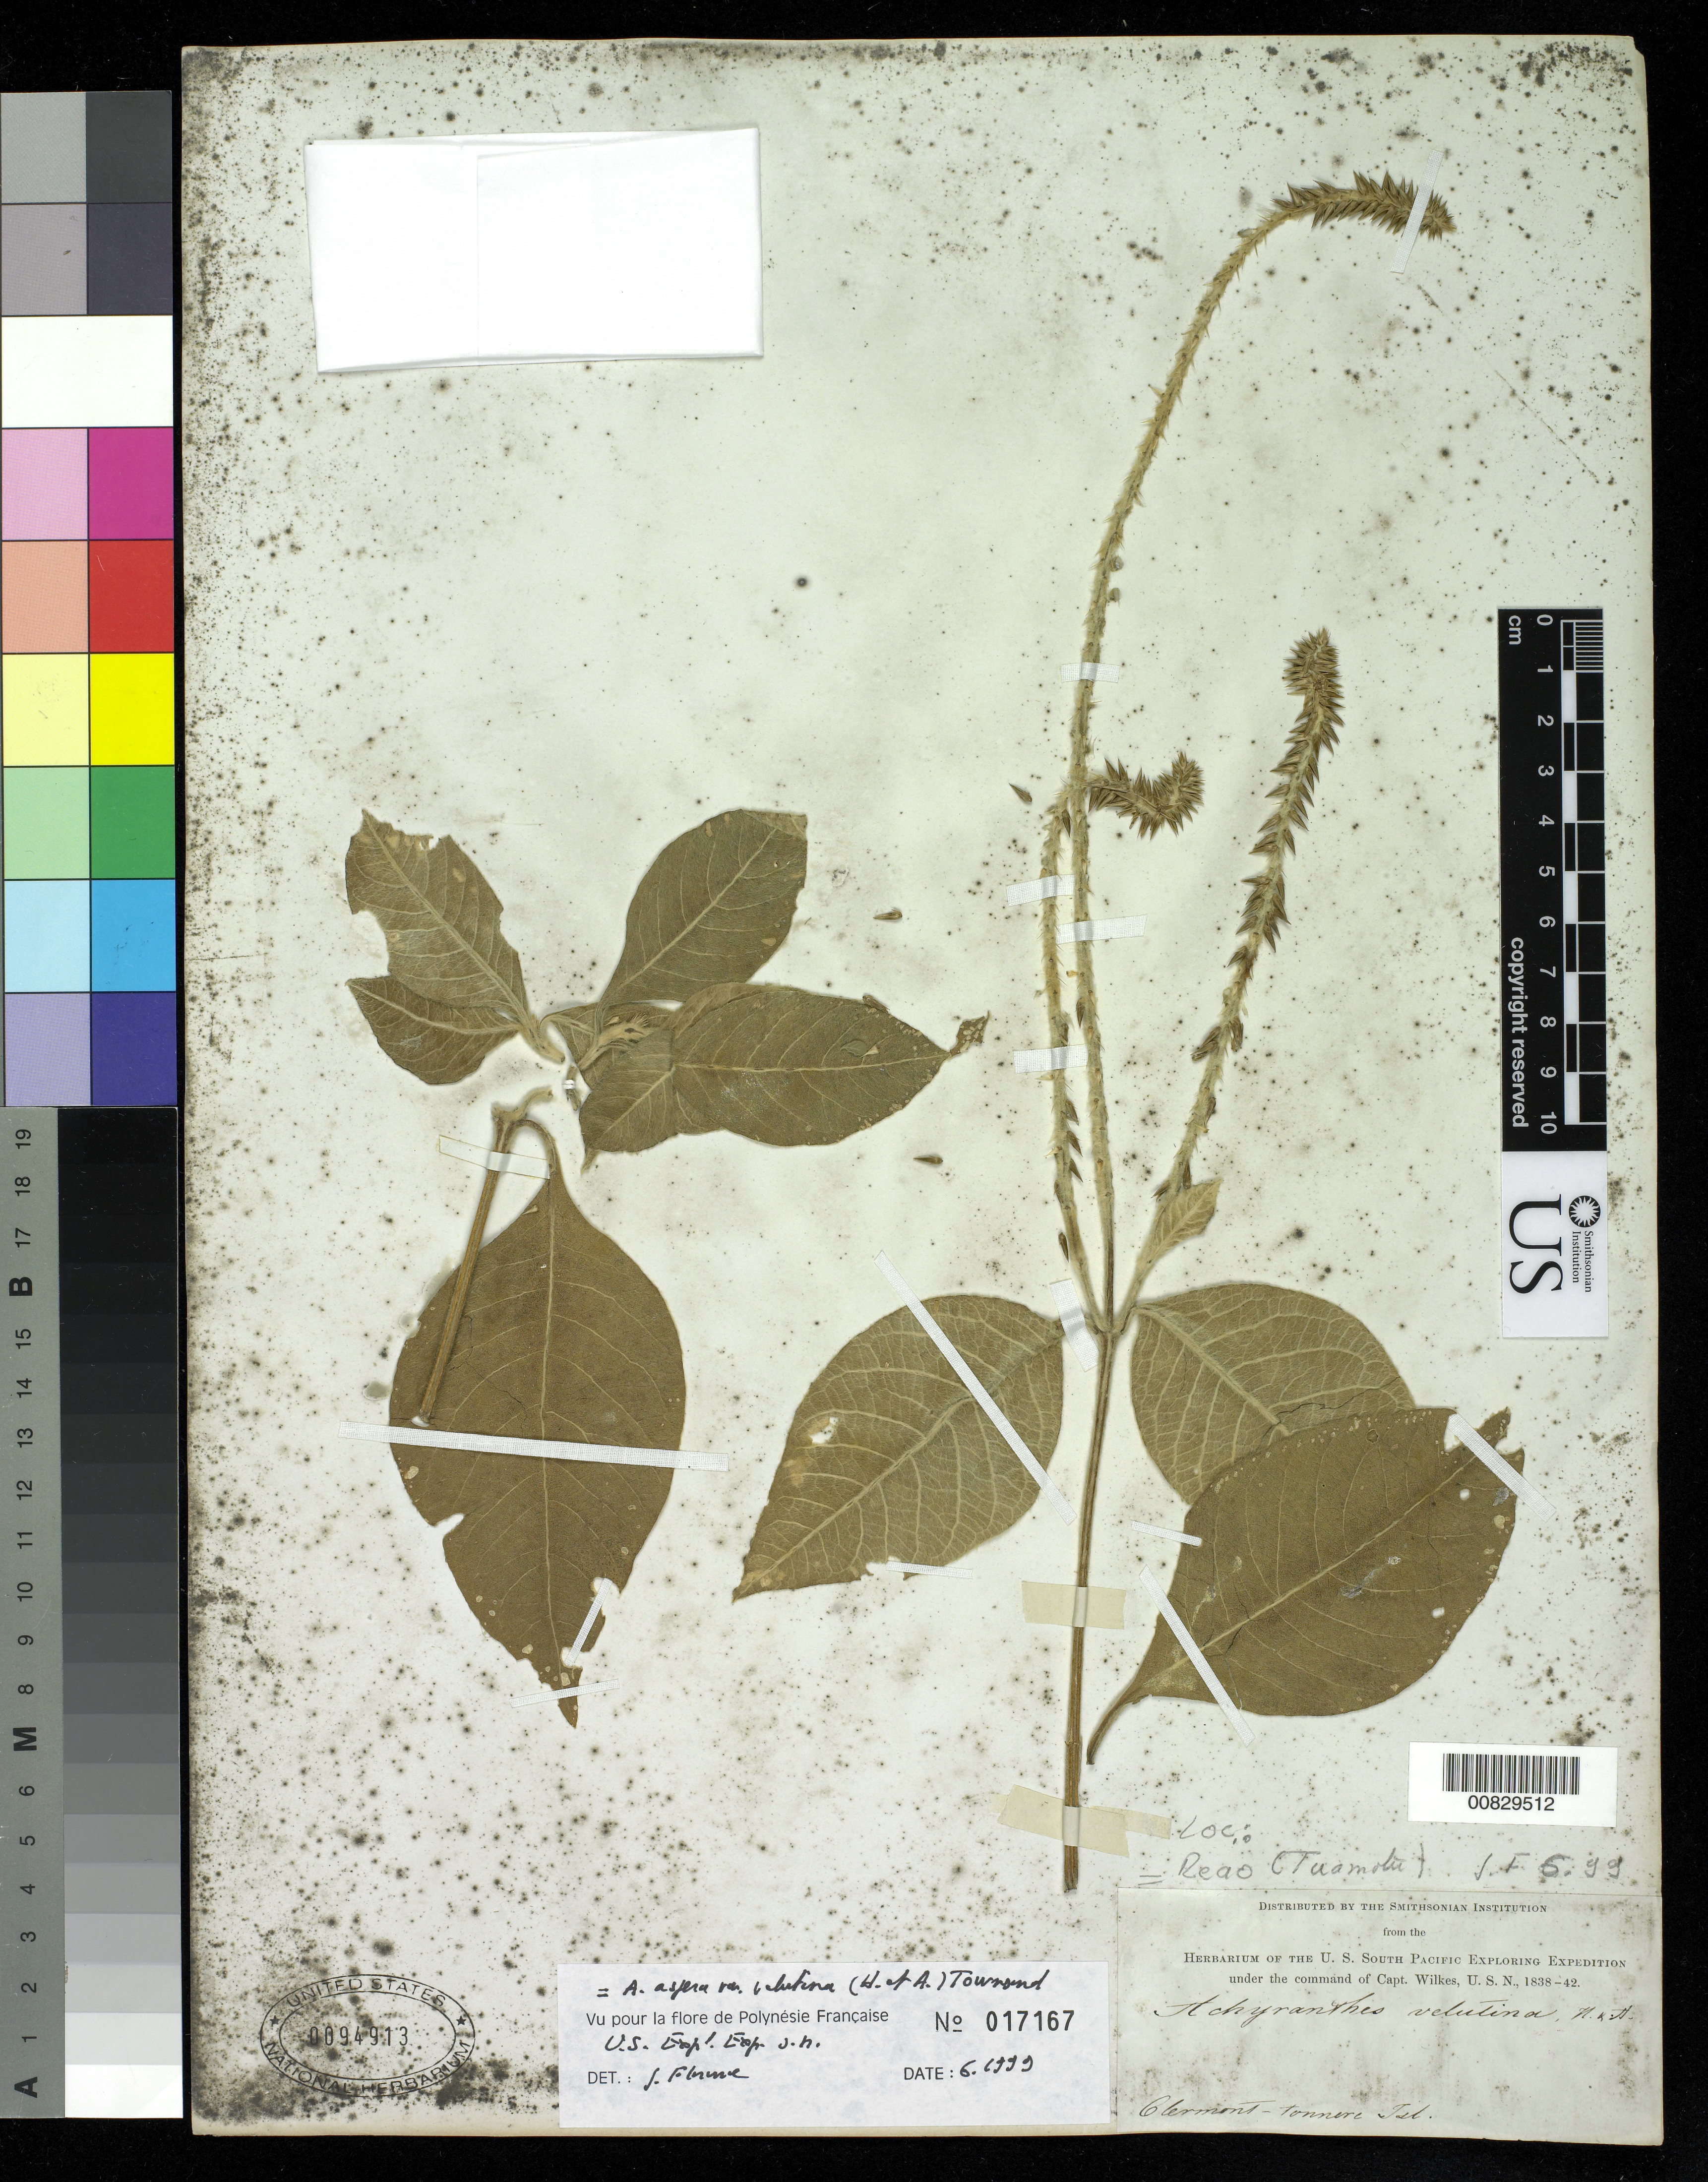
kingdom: Plantae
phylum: Tracheophyta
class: Magnoliopsida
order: Caryophyllales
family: Amaranthaceae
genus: Achyranthes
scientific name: Achyranthes aspera var. velutina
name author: (Hook. & Arn.) C. C. Towns.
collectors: Wilkes Explor. Exped.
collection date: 1838/1842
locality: Clermont--tonnere Isl.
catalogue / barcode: US 94913